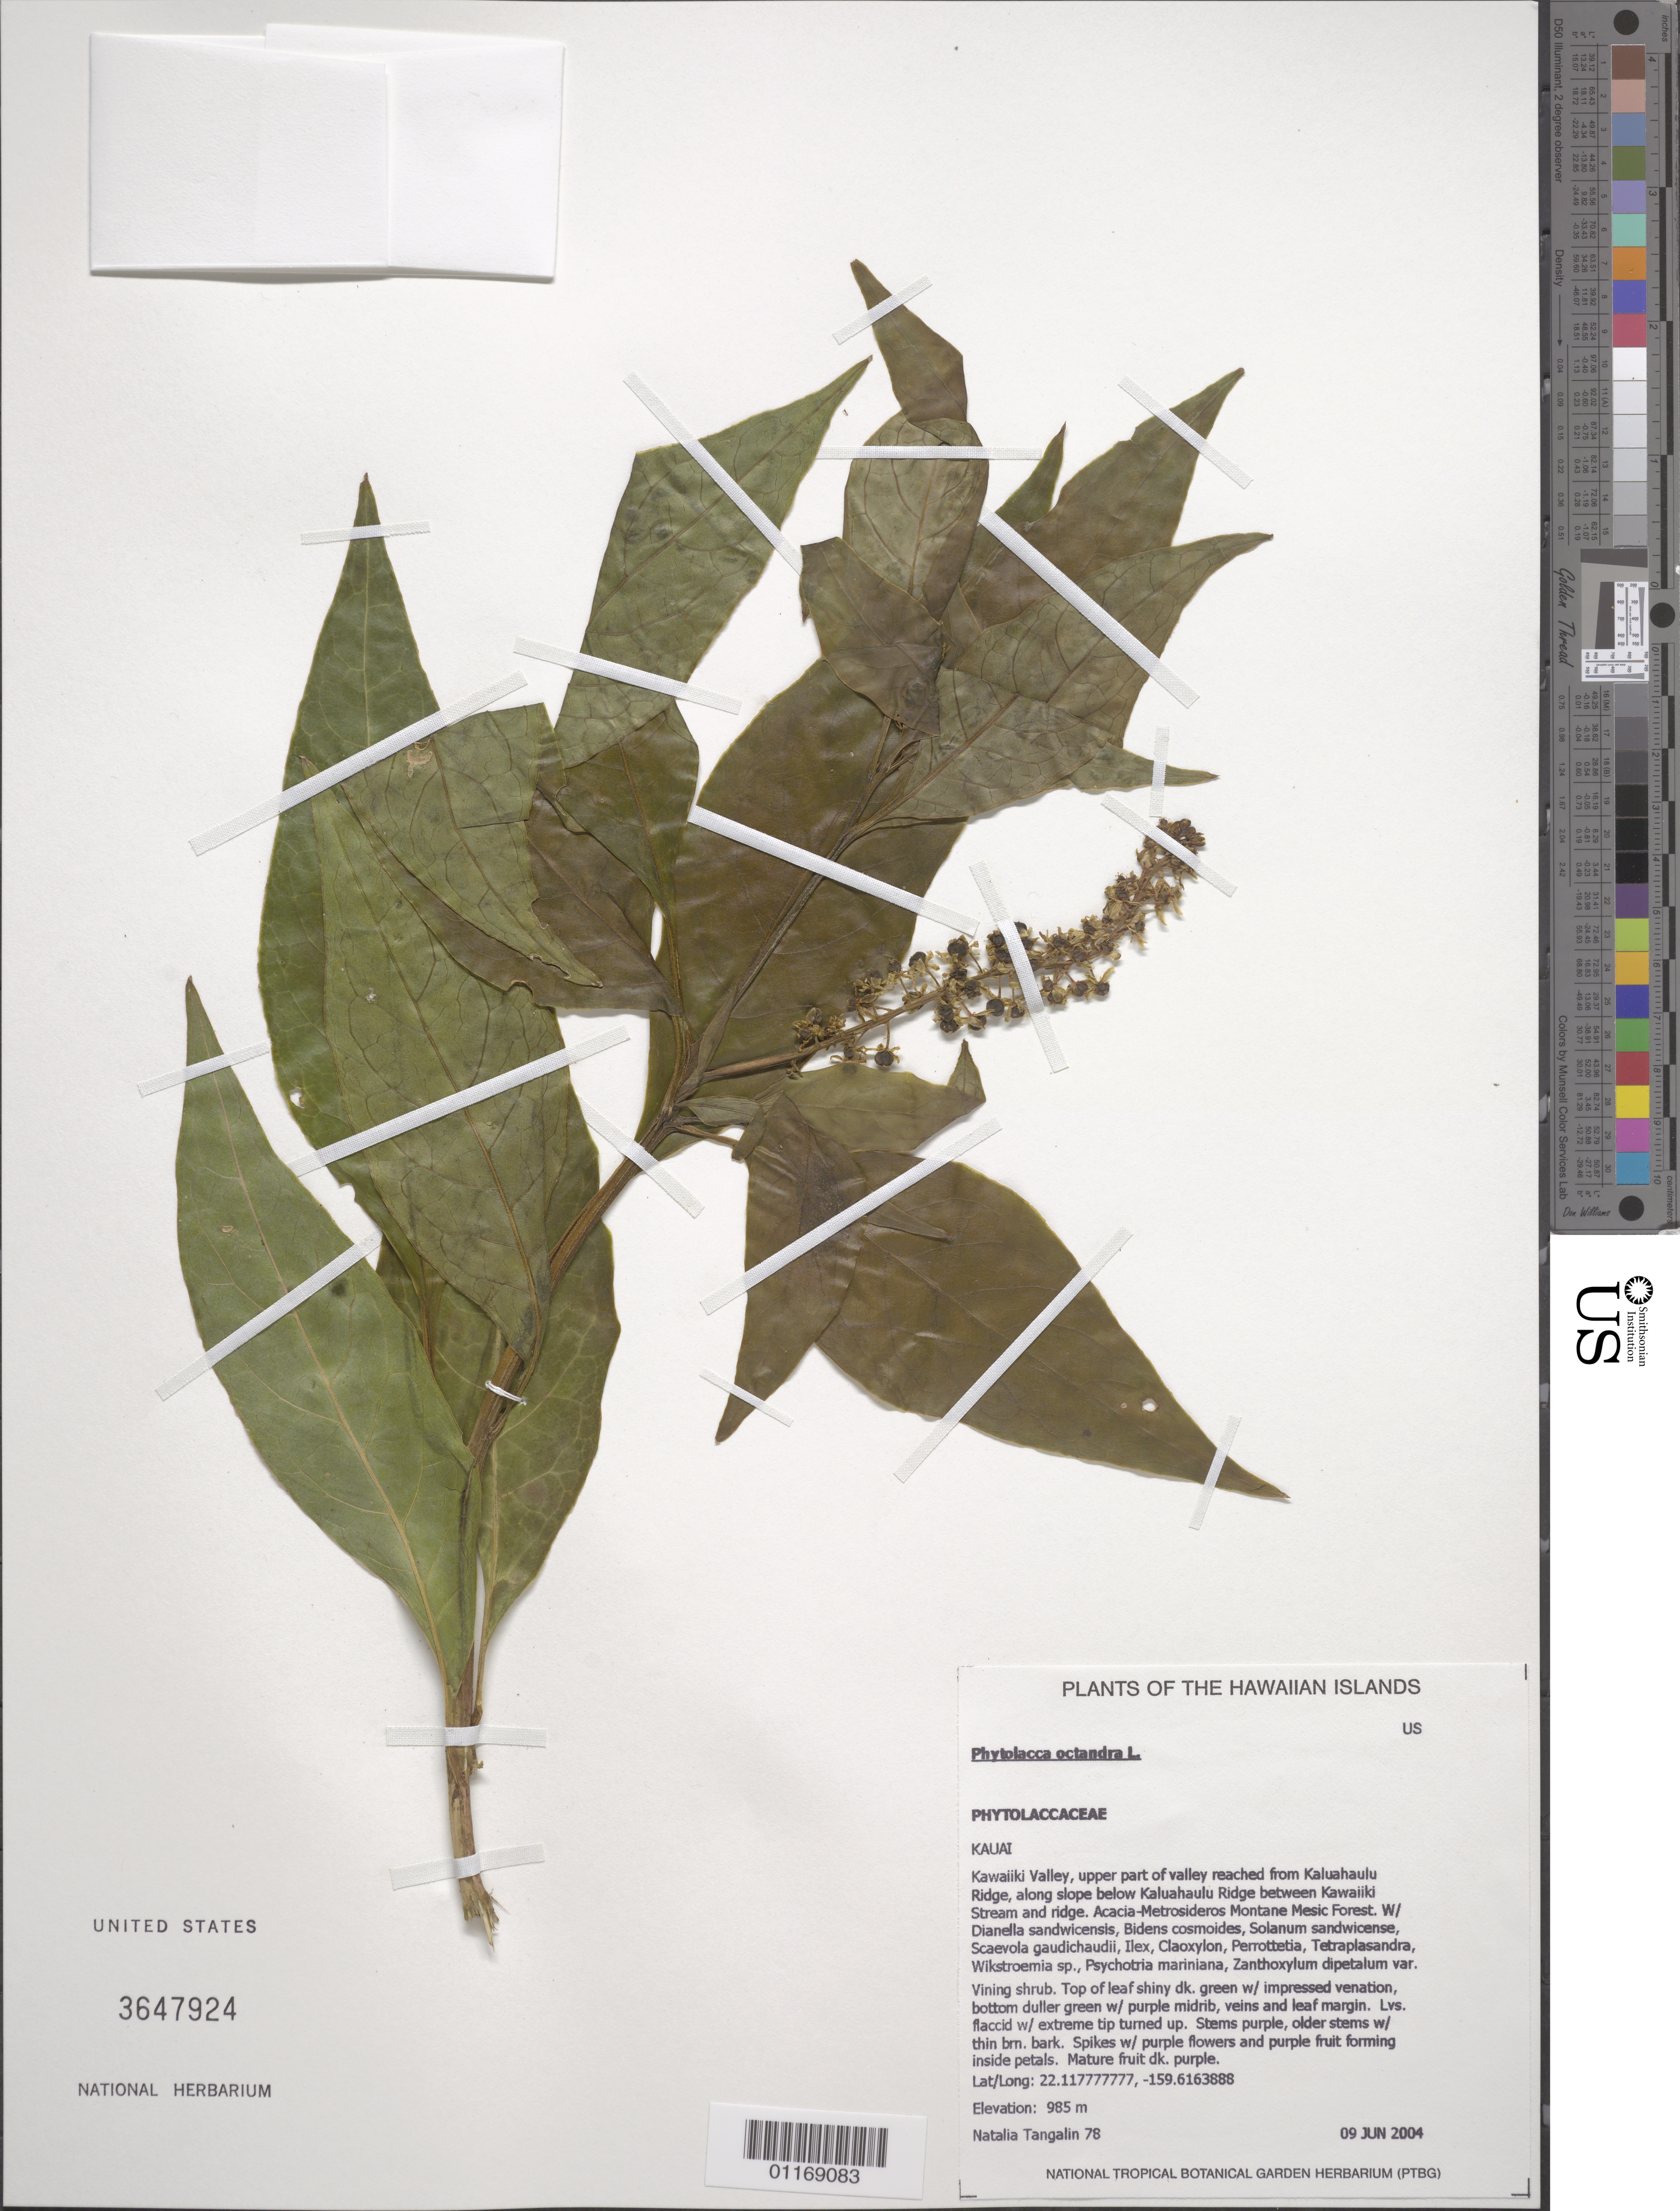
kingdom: Plantae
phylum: Tracheophyta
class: Magnoliopsida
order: Caryophyllales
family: Phytolaccaceae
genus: Phytolacca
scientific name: Phytolacca octandra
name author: L.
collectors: N. Tangalin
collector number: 78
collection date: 2004-06-09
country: United States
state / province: Hawaii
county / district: Kaui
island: Kaua'i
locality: Kawaiiki Valley, upper part of valley reached from Kaluahaulu Ridge, along slope below Kaluahaulu Ridge between Kawaiiki Stream and ridge.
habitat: Montane mesic forest.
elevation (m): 985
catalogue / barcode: US 3647924